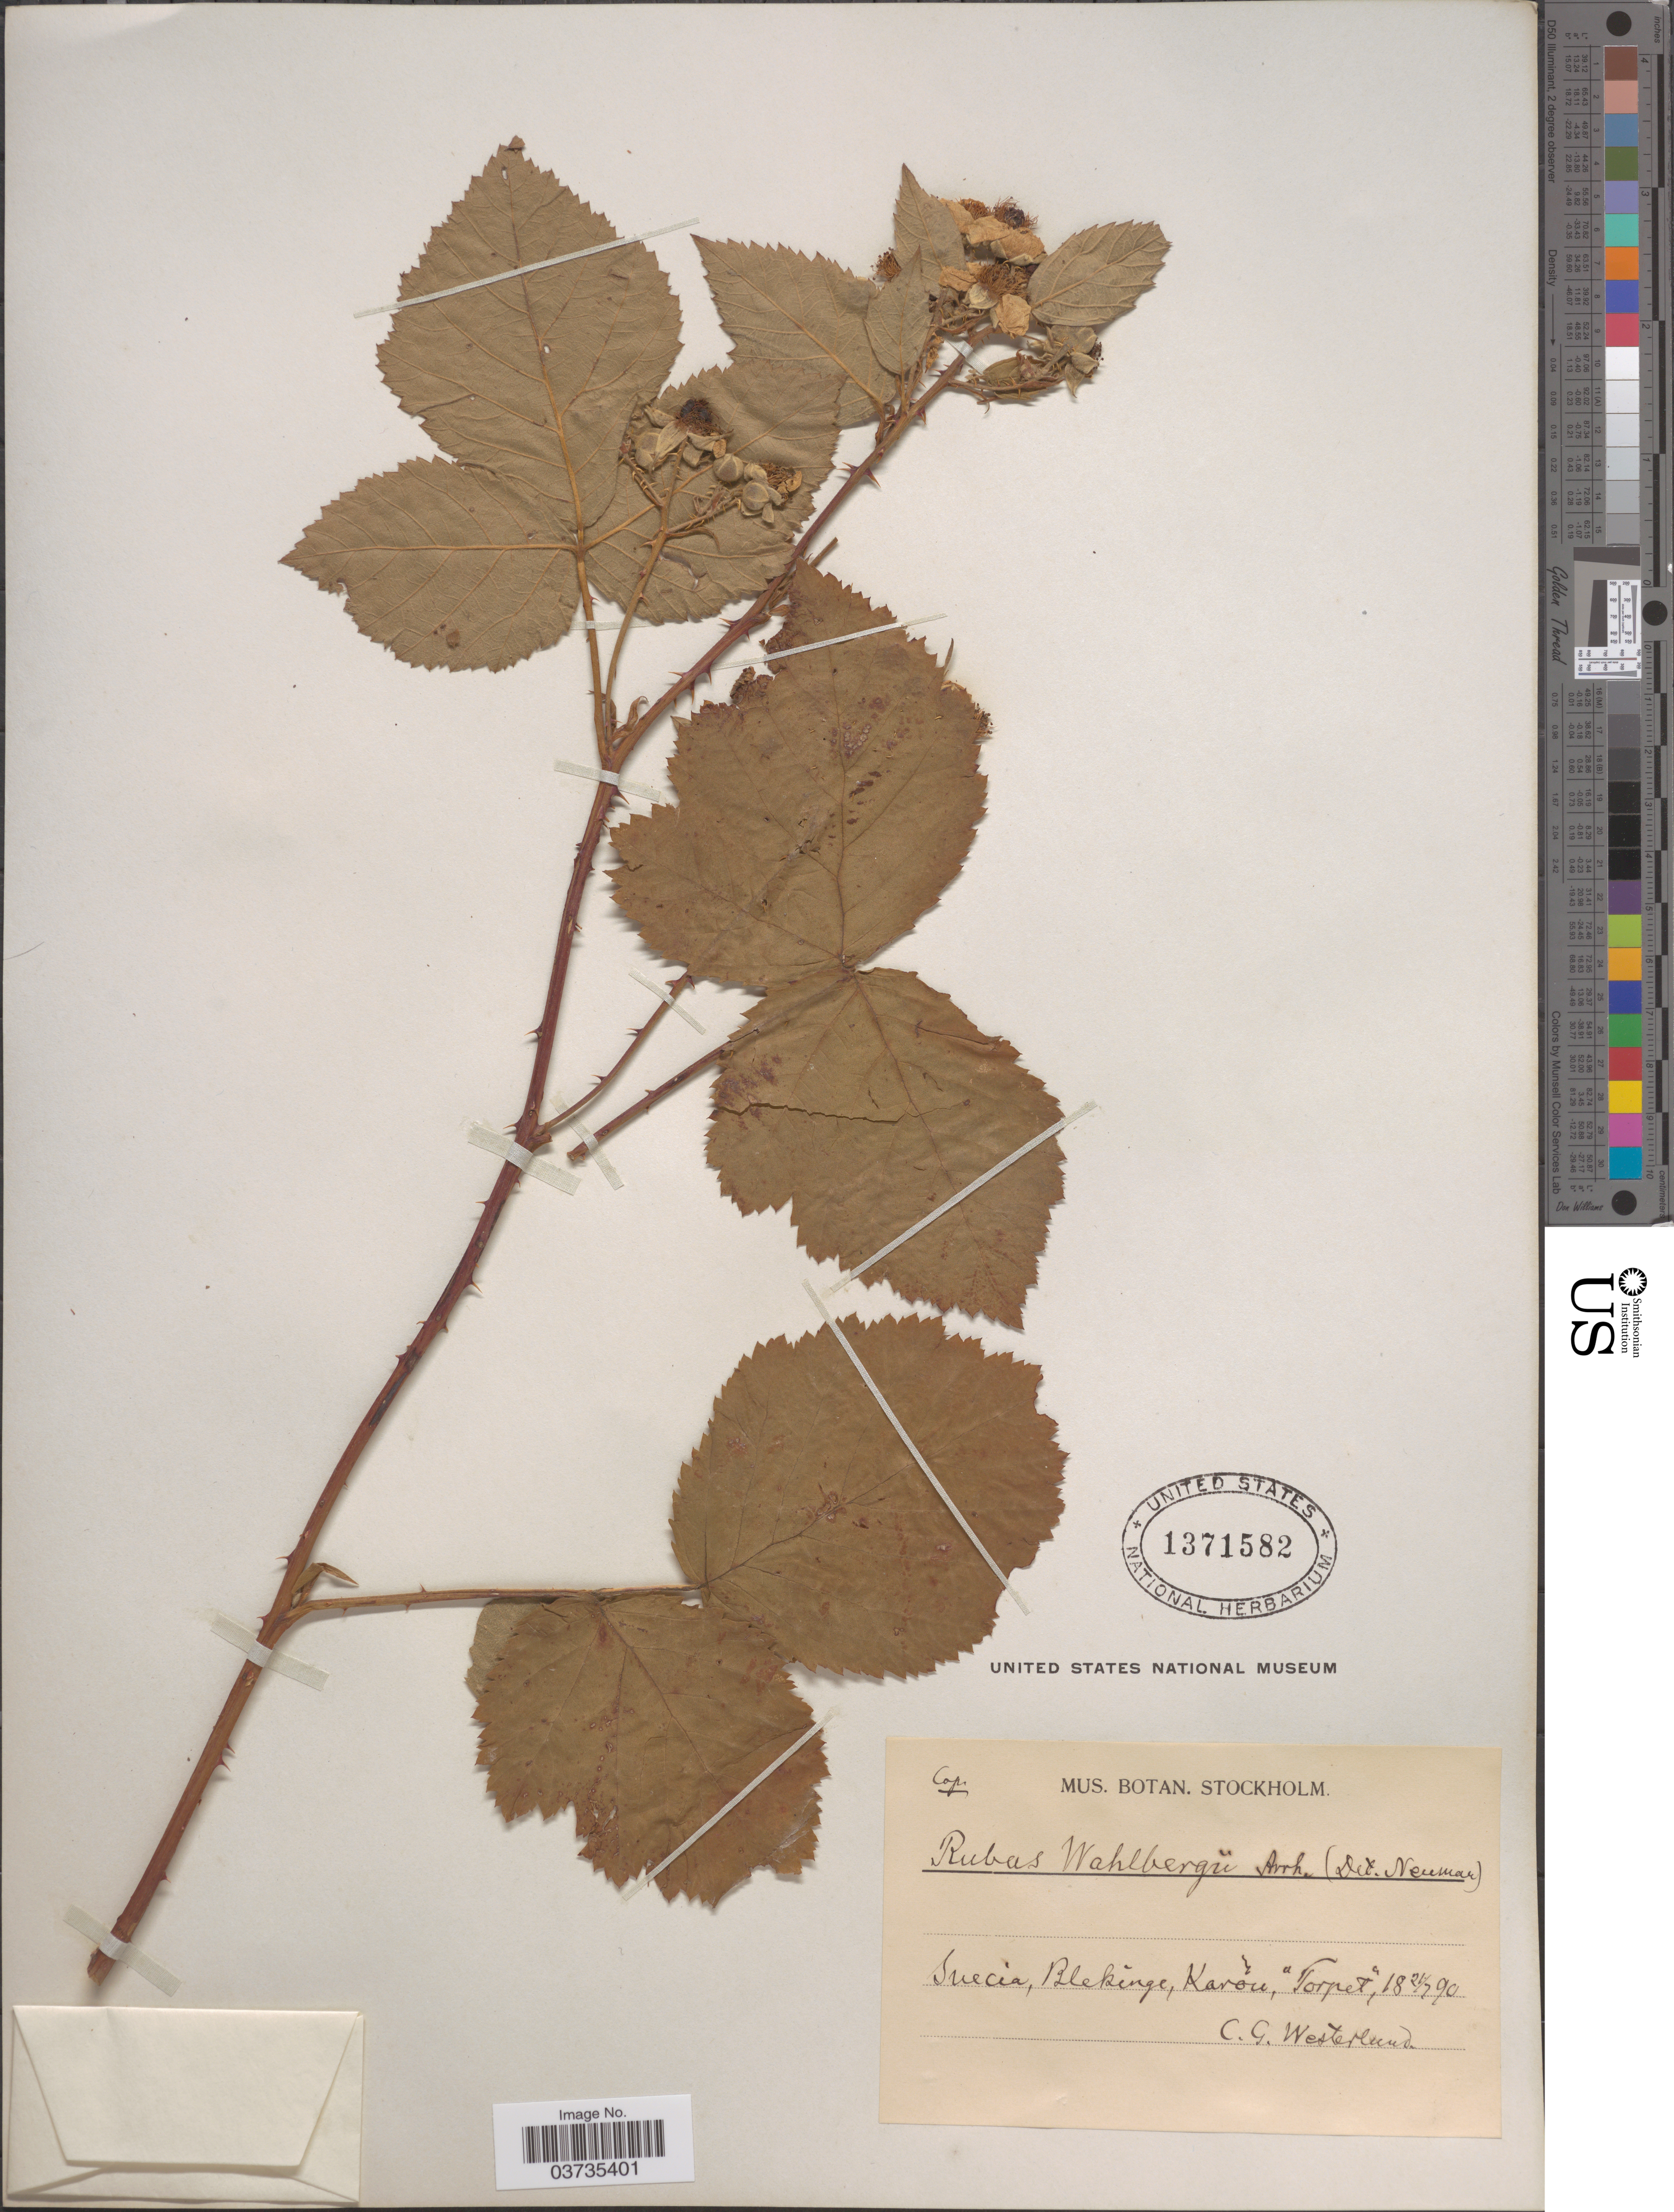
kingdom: Plantae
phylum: Tracheophyta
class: Magnoliopsida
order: Rosales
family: Rosaceae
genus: Rubus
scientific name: Rubus wahlbergii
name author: Arrh.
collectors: C. Westerlund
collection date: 1890-07-21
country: Sweden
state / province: Blekinge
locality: Suecia, Karón, "Torpet".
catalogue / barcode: US 1371582